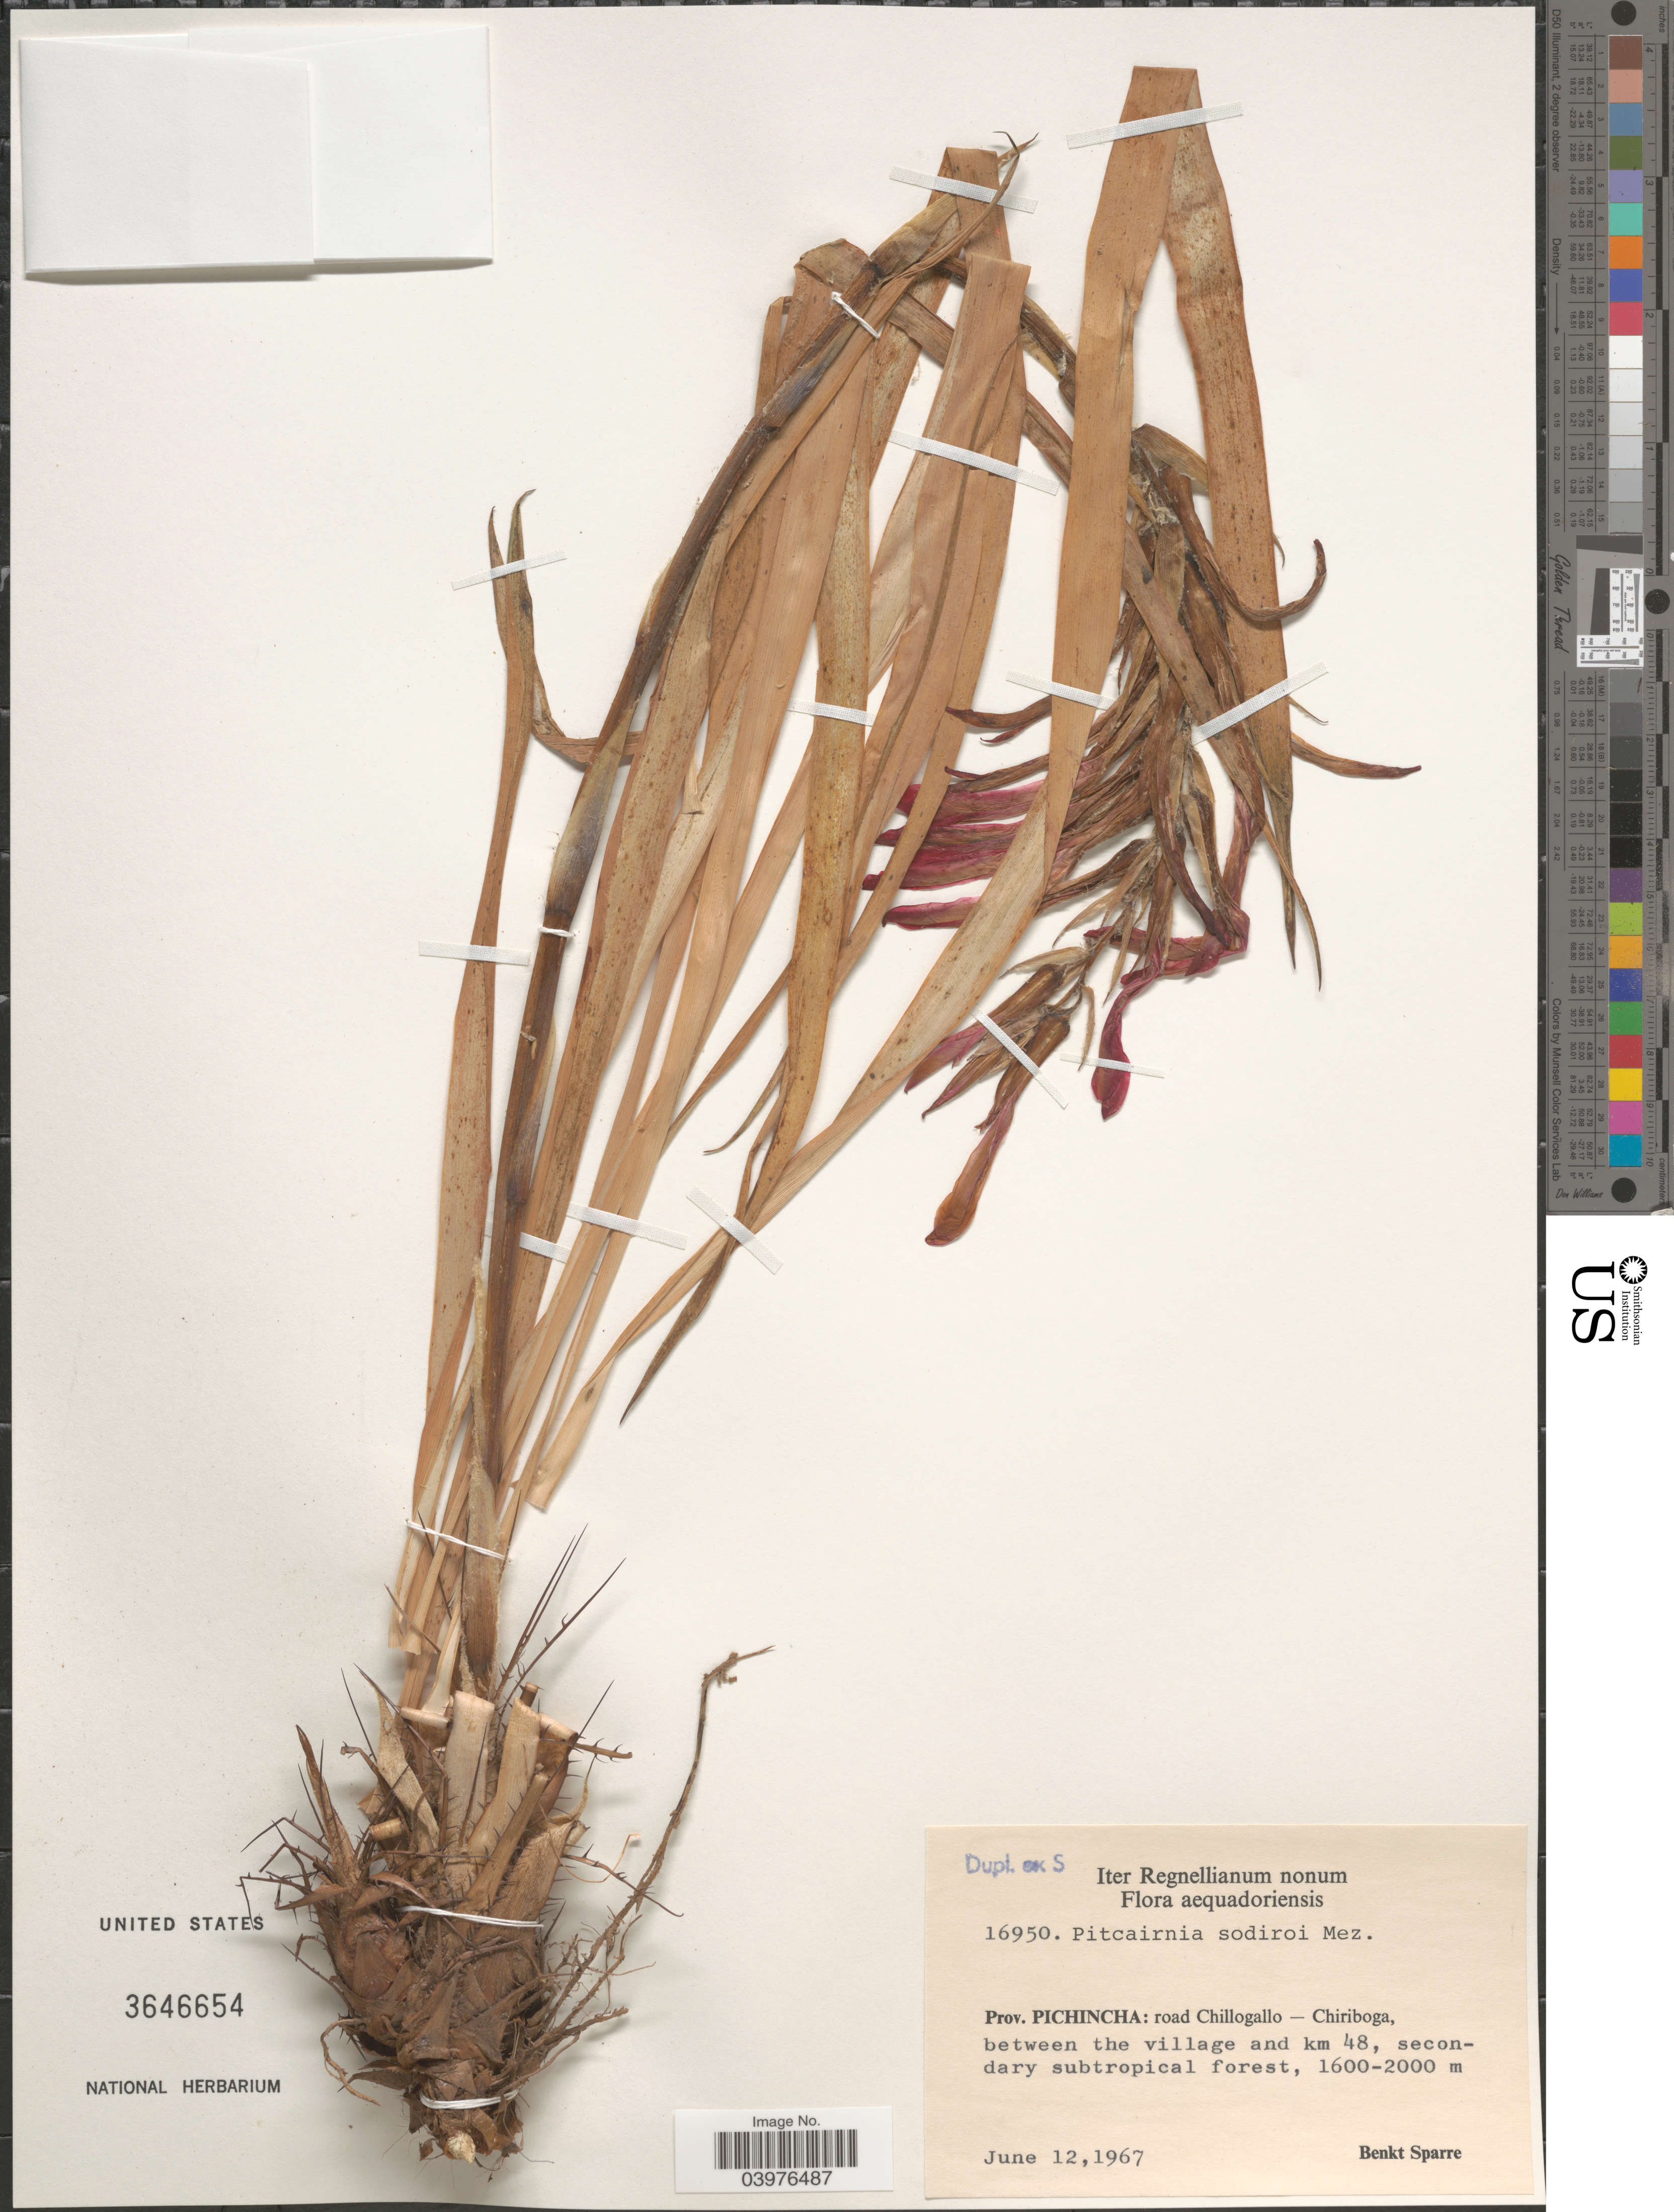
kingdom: Plantae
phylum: Tracheophyta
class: Liliopsida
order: Poales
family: Bromeliaceae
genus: Pitcairnia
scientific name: Pitcairnia sodiroi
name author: Mez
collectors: B. Sparre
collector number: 16950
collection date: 1967-06-12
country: Ecuador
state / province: Pichincha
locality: Road Chillogallo - Chiriboga, between the village and km 48.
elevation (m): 1600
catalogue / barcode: US 3646654